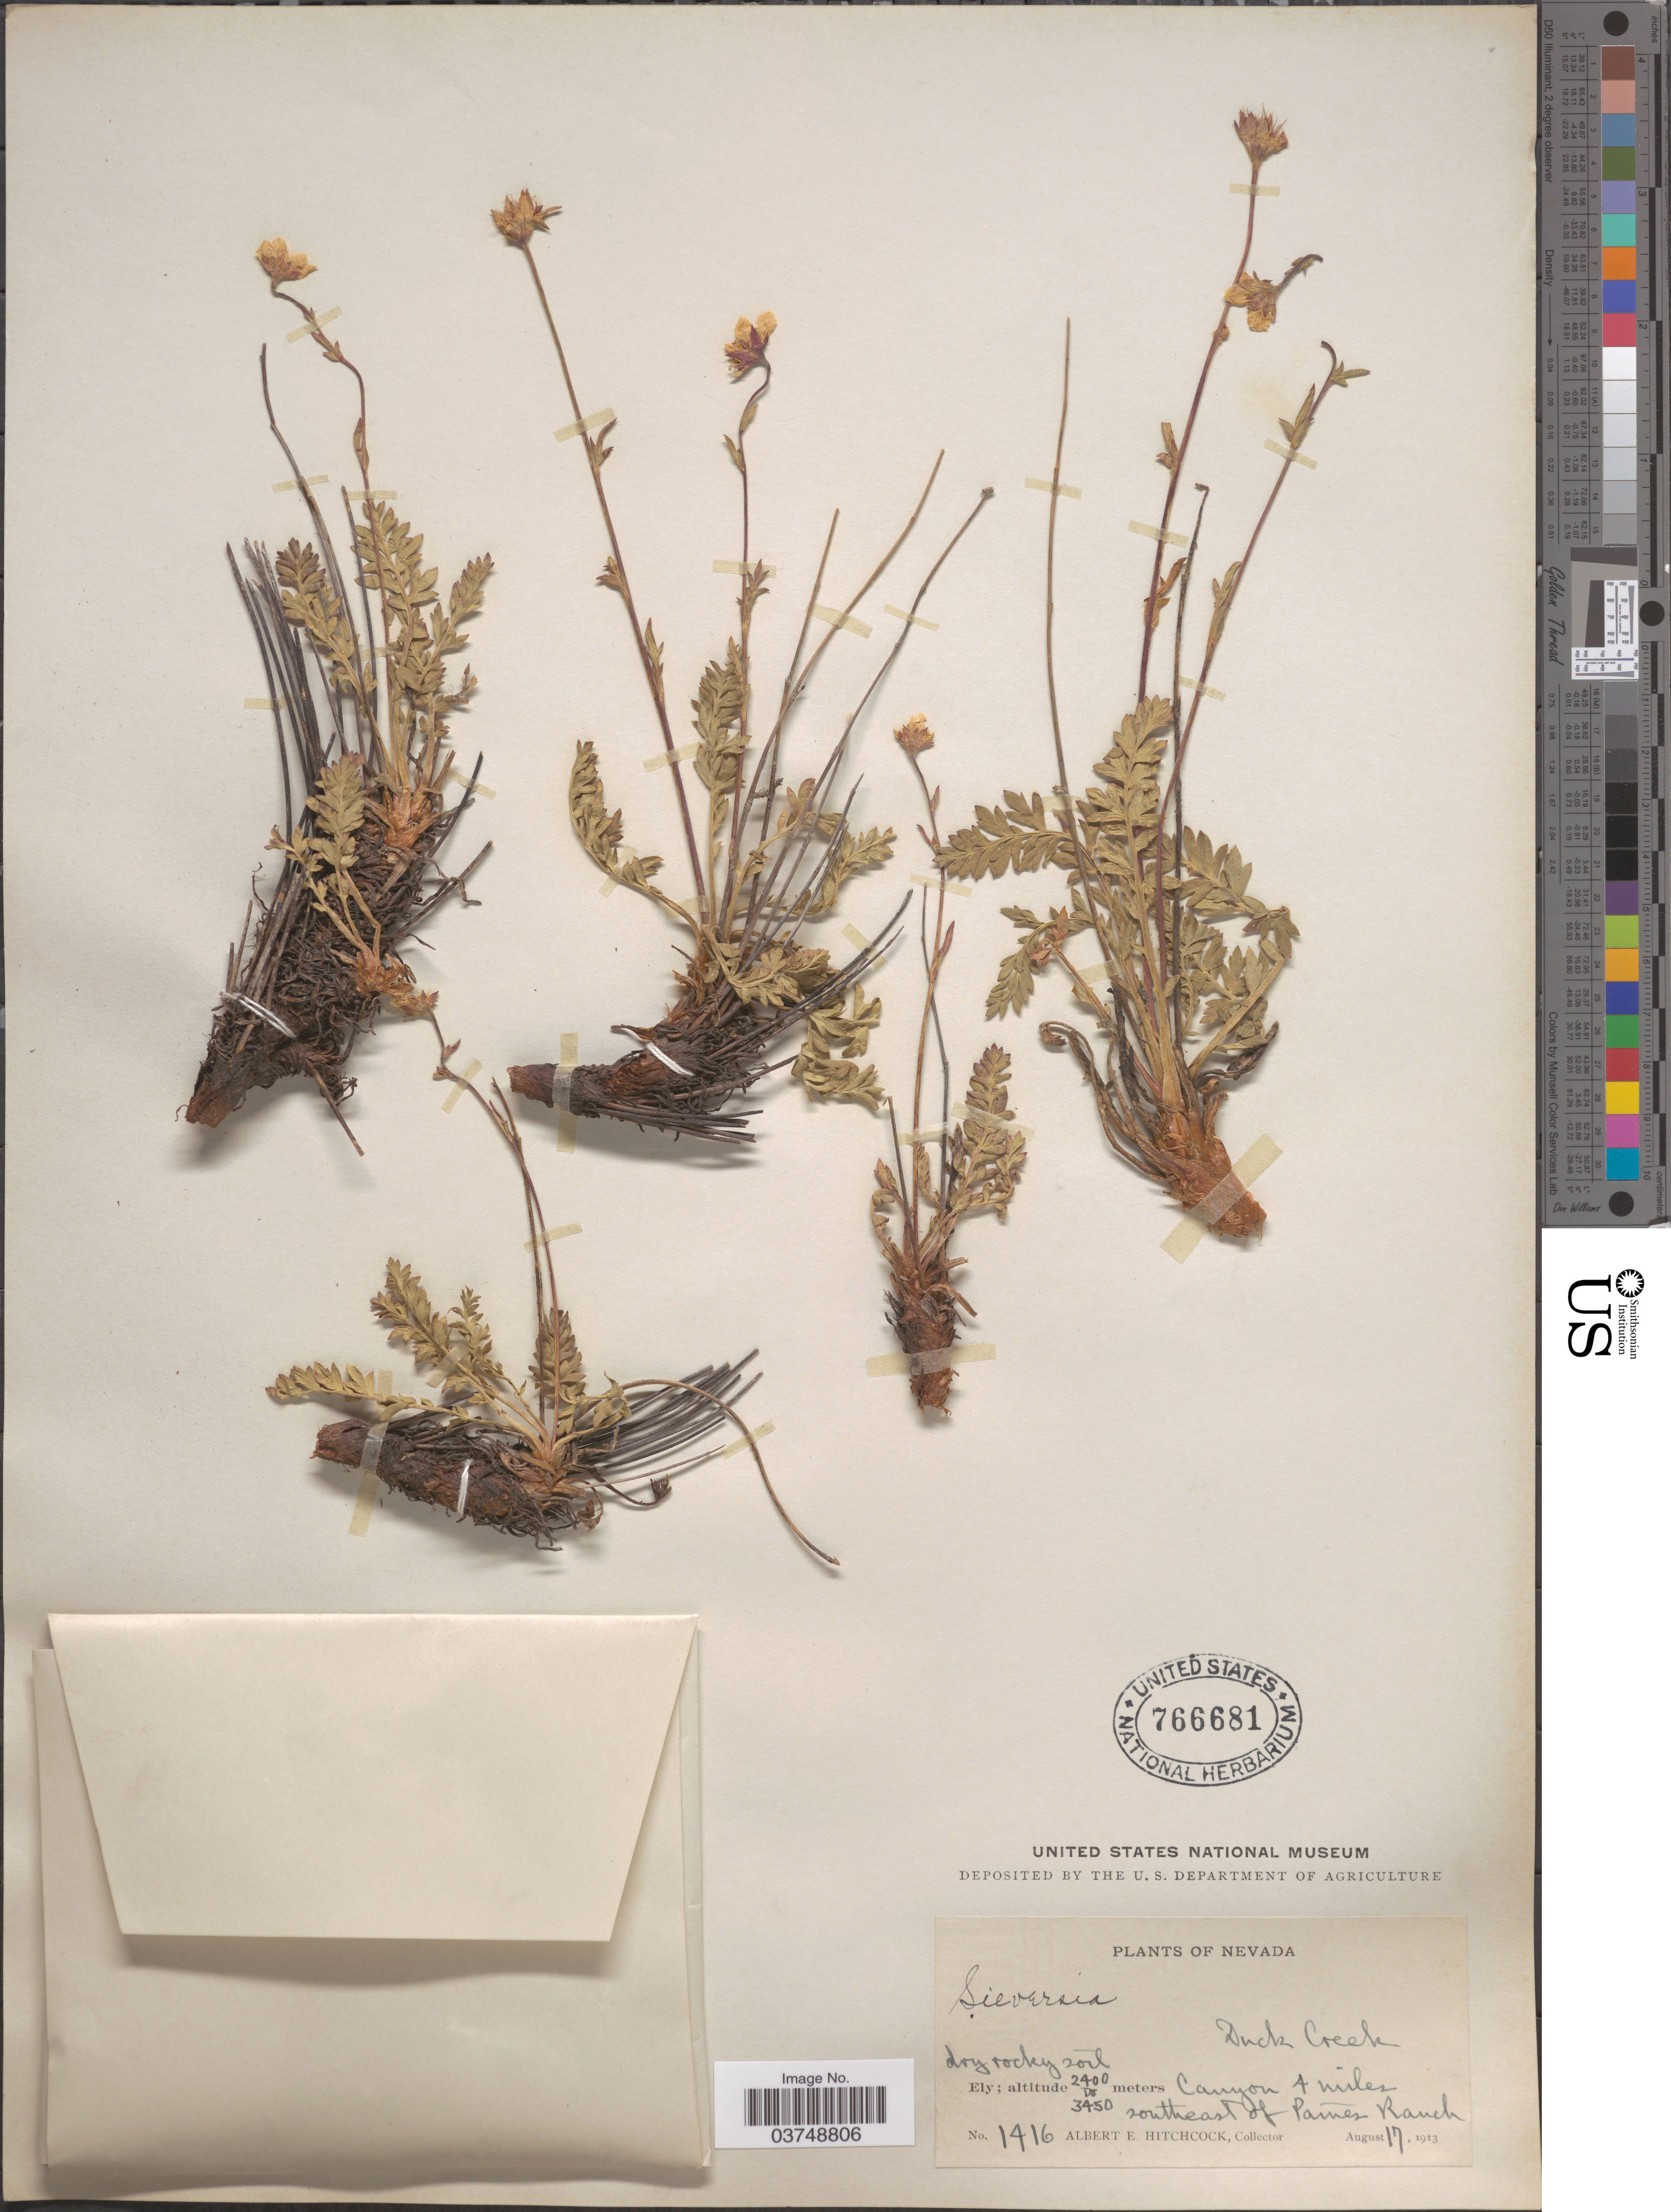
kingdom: Plantae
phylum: Tracheophyta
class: Magnoliopsida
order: Rosales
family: Rosaceae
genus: Geum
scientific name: Geum sp.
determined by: Strong, Mark T., (BOT), Smithsonian Institution - National Museum of Natural History (UNITED STATES)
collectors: A. Hitchcock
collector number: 1416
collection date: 1913-08-17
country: United States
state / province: Nevada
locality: Duck Creek. Canyon 4 miles southeast of Paines ranch.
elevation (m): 2400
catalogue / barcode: US 766681